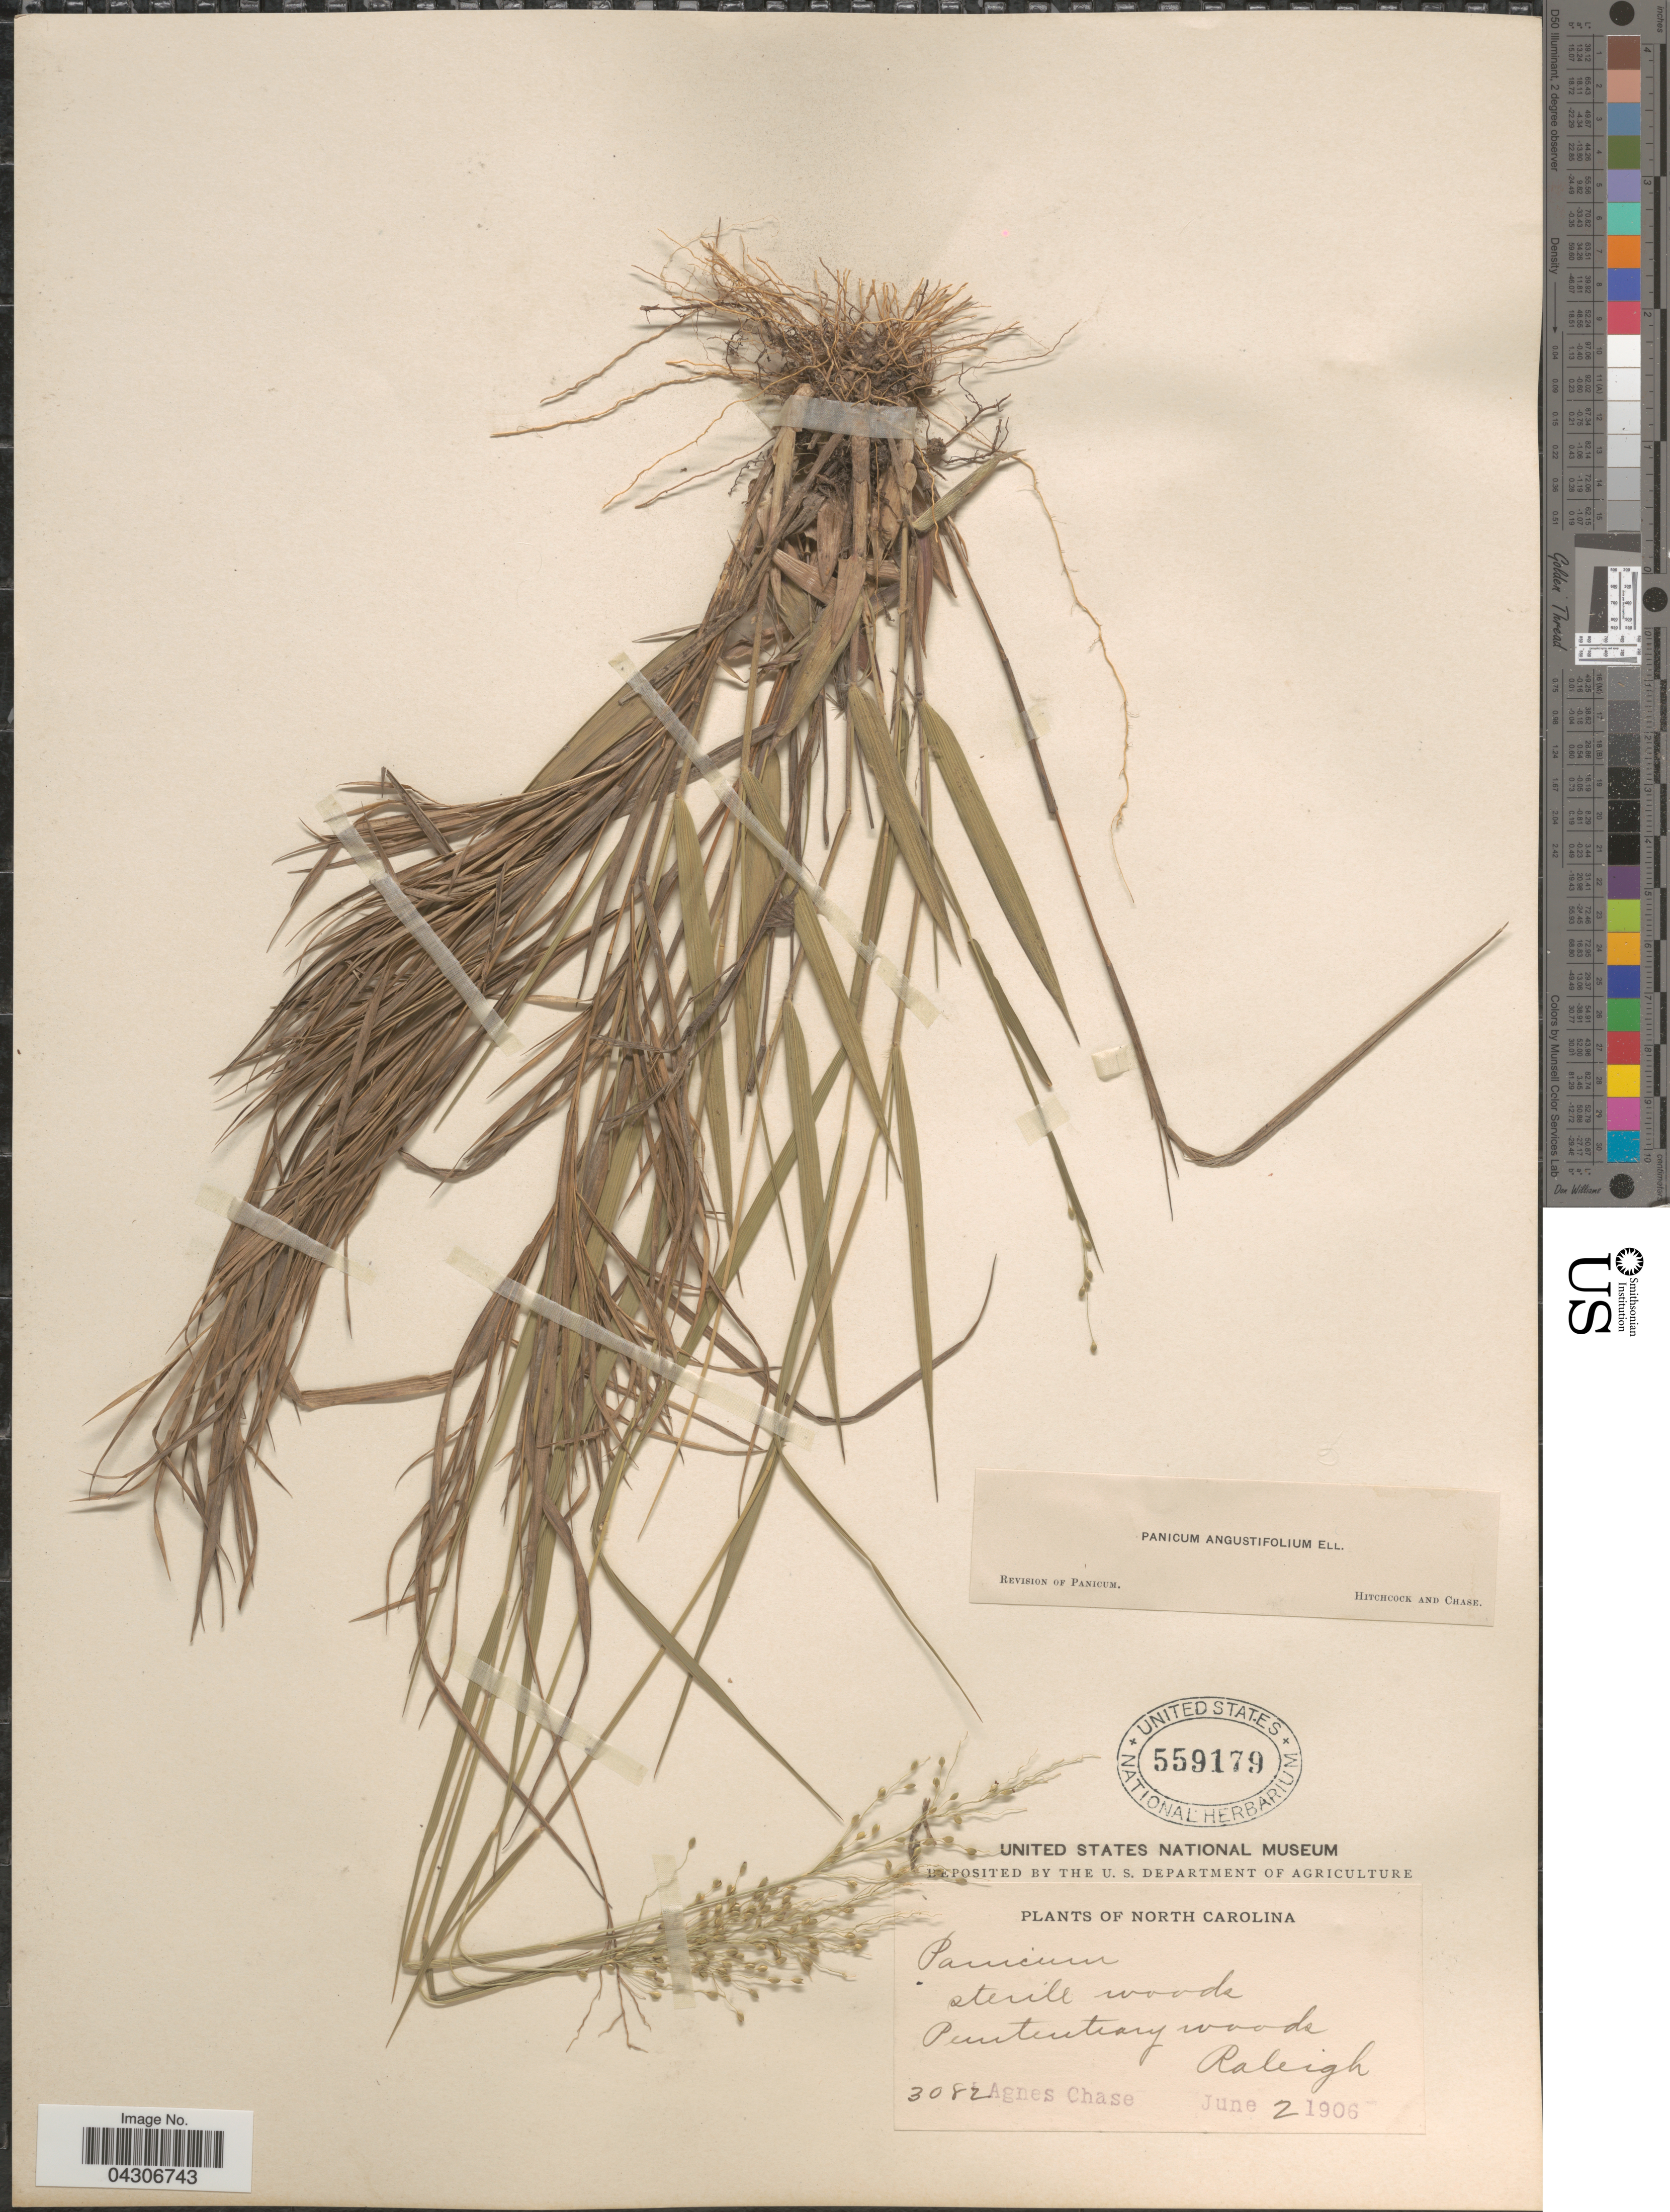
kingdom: Plantae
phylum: Tracheophyta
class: Liliopsida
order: Poales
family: Poaceae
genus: Dichanthelium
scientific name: Dichanthelium aciculare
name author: (Desv. ex Poir.) Gould & C.A. Clark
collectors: A. Chase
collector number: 3082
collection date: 1906-06-02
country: United States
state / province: North Carolina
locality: Raleigh.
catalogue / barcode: US 559179